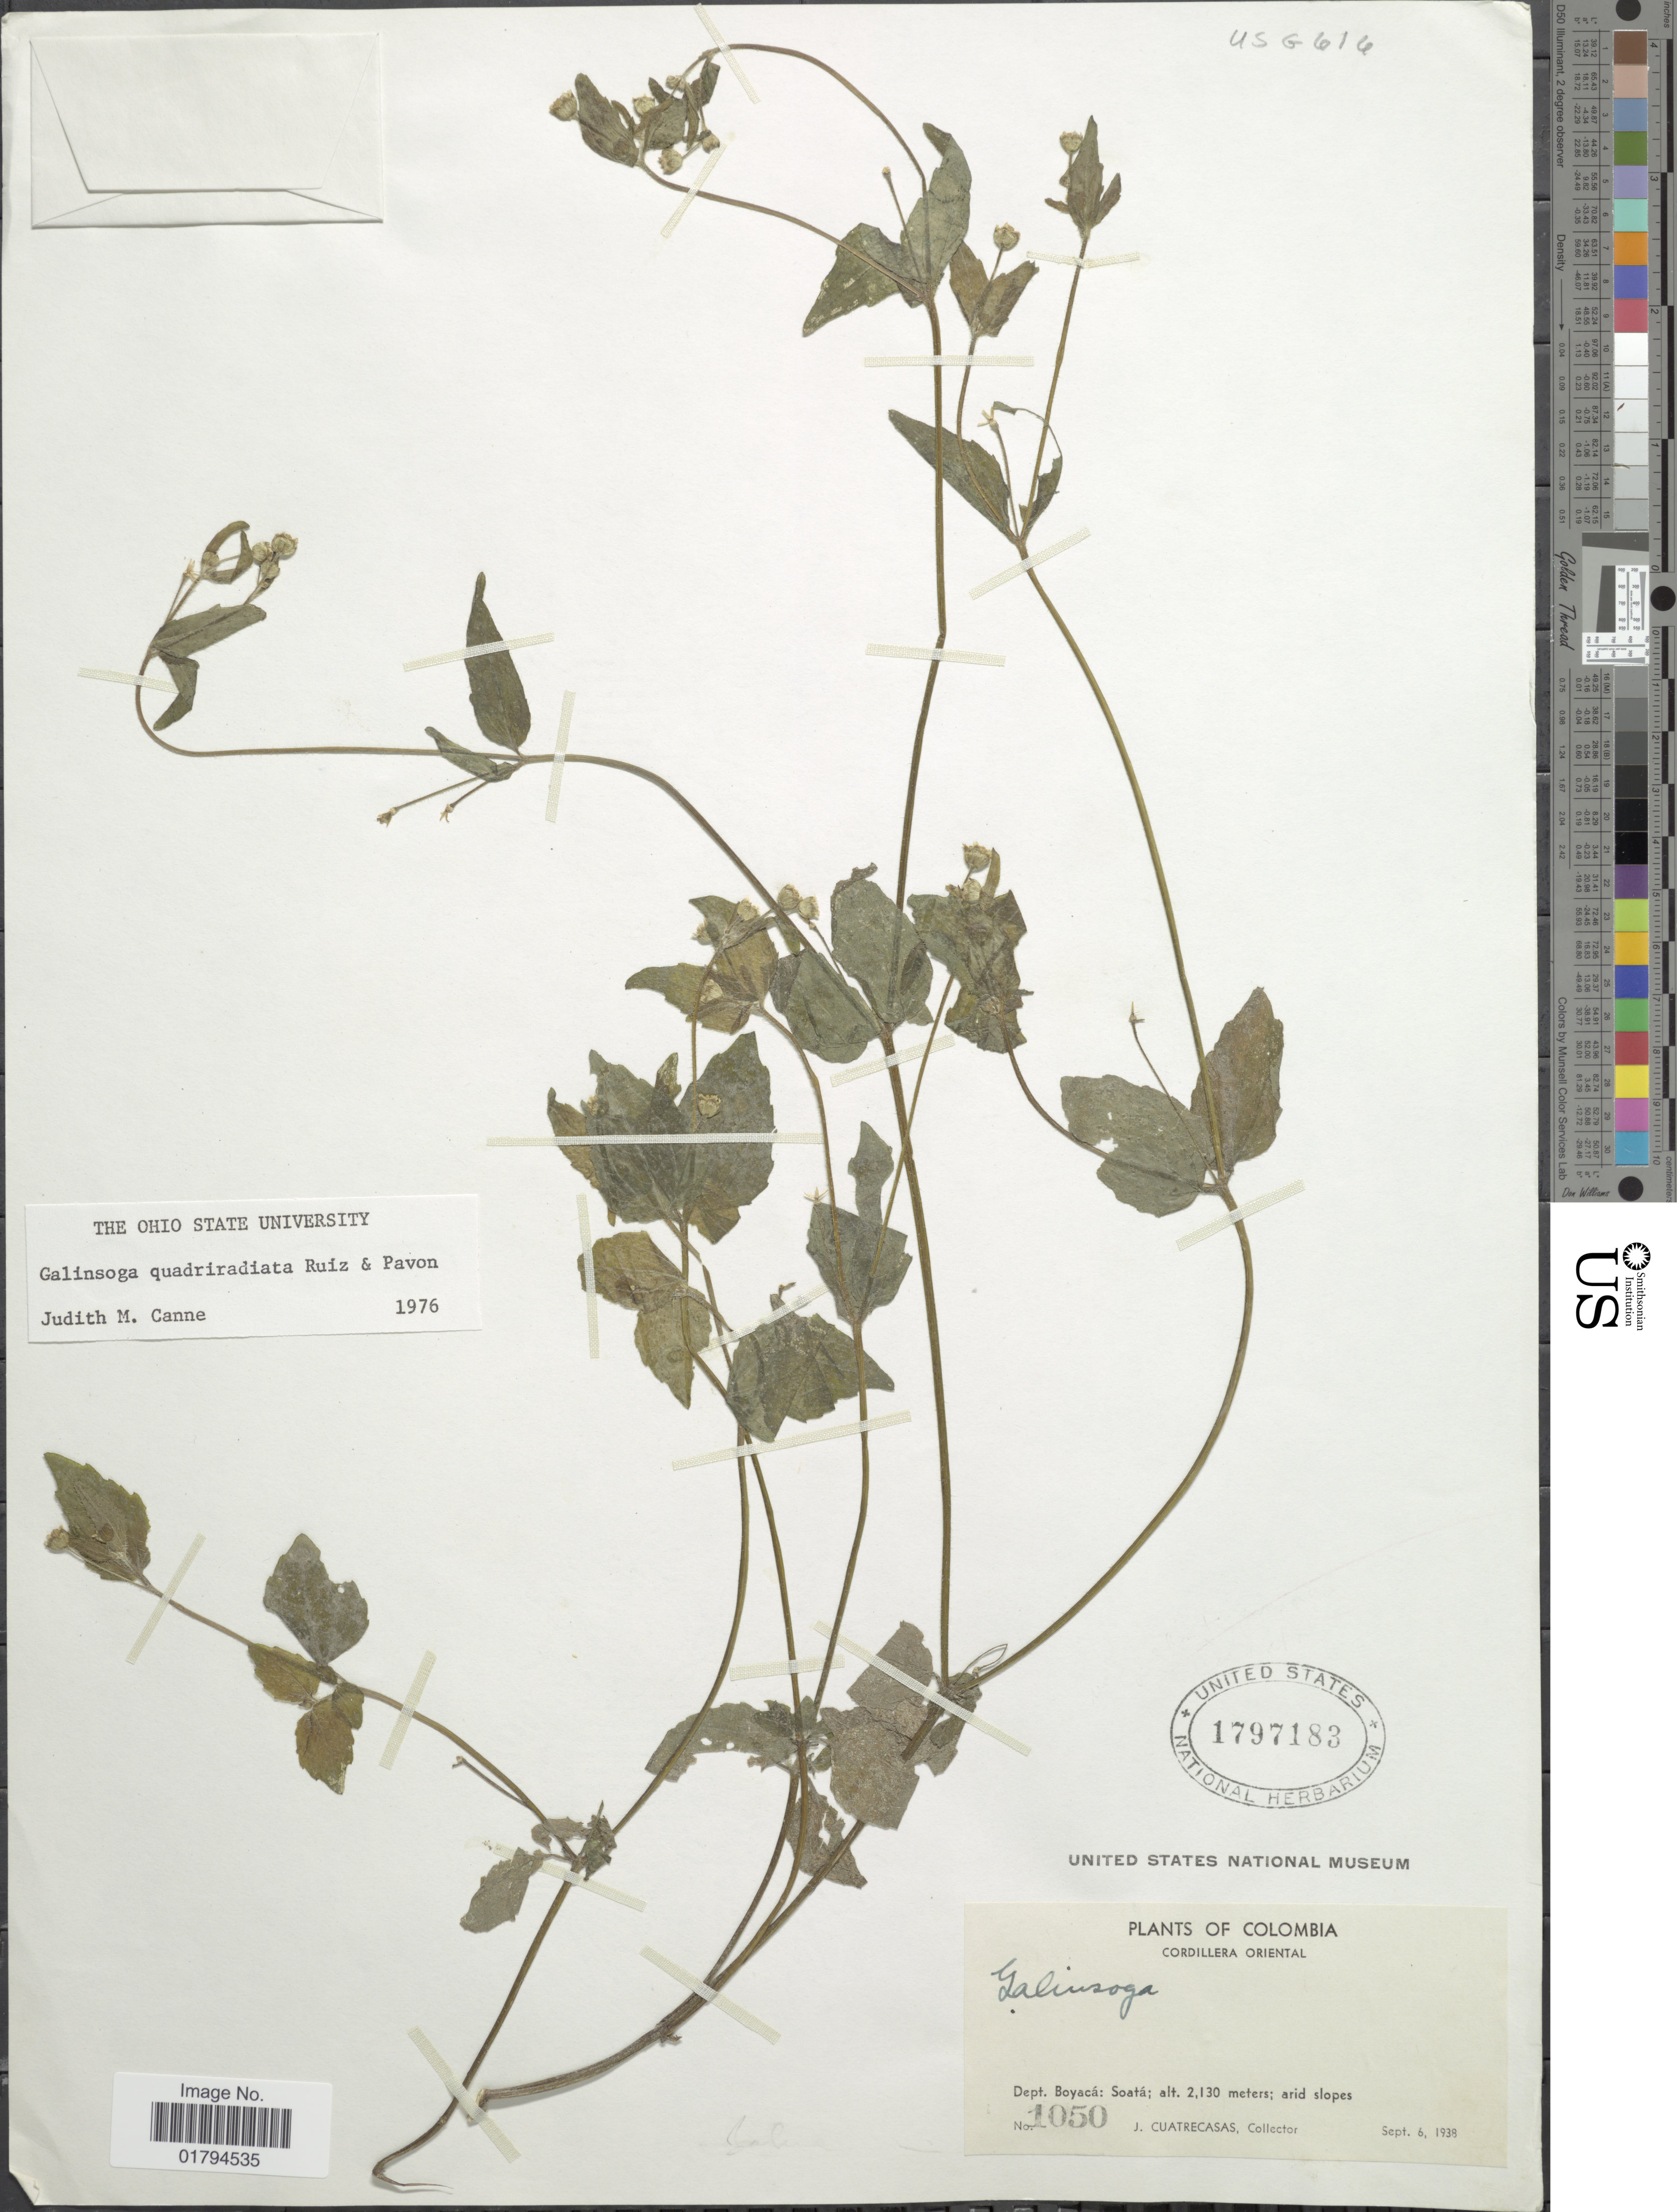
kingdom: Plantae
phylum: Tracheophyta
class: Magnoliopsida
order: Asterales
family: Asteraceae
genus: Galinsoga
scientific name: Galinsoga quadriradiata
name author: Ruiz & Pav.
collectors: J. Cuatrecasas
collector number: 1050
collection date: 1938-09-06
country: Colombia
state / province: Boyacá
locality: Cordillera Oriental, Soata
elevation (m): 2130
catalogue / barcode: US 1797183